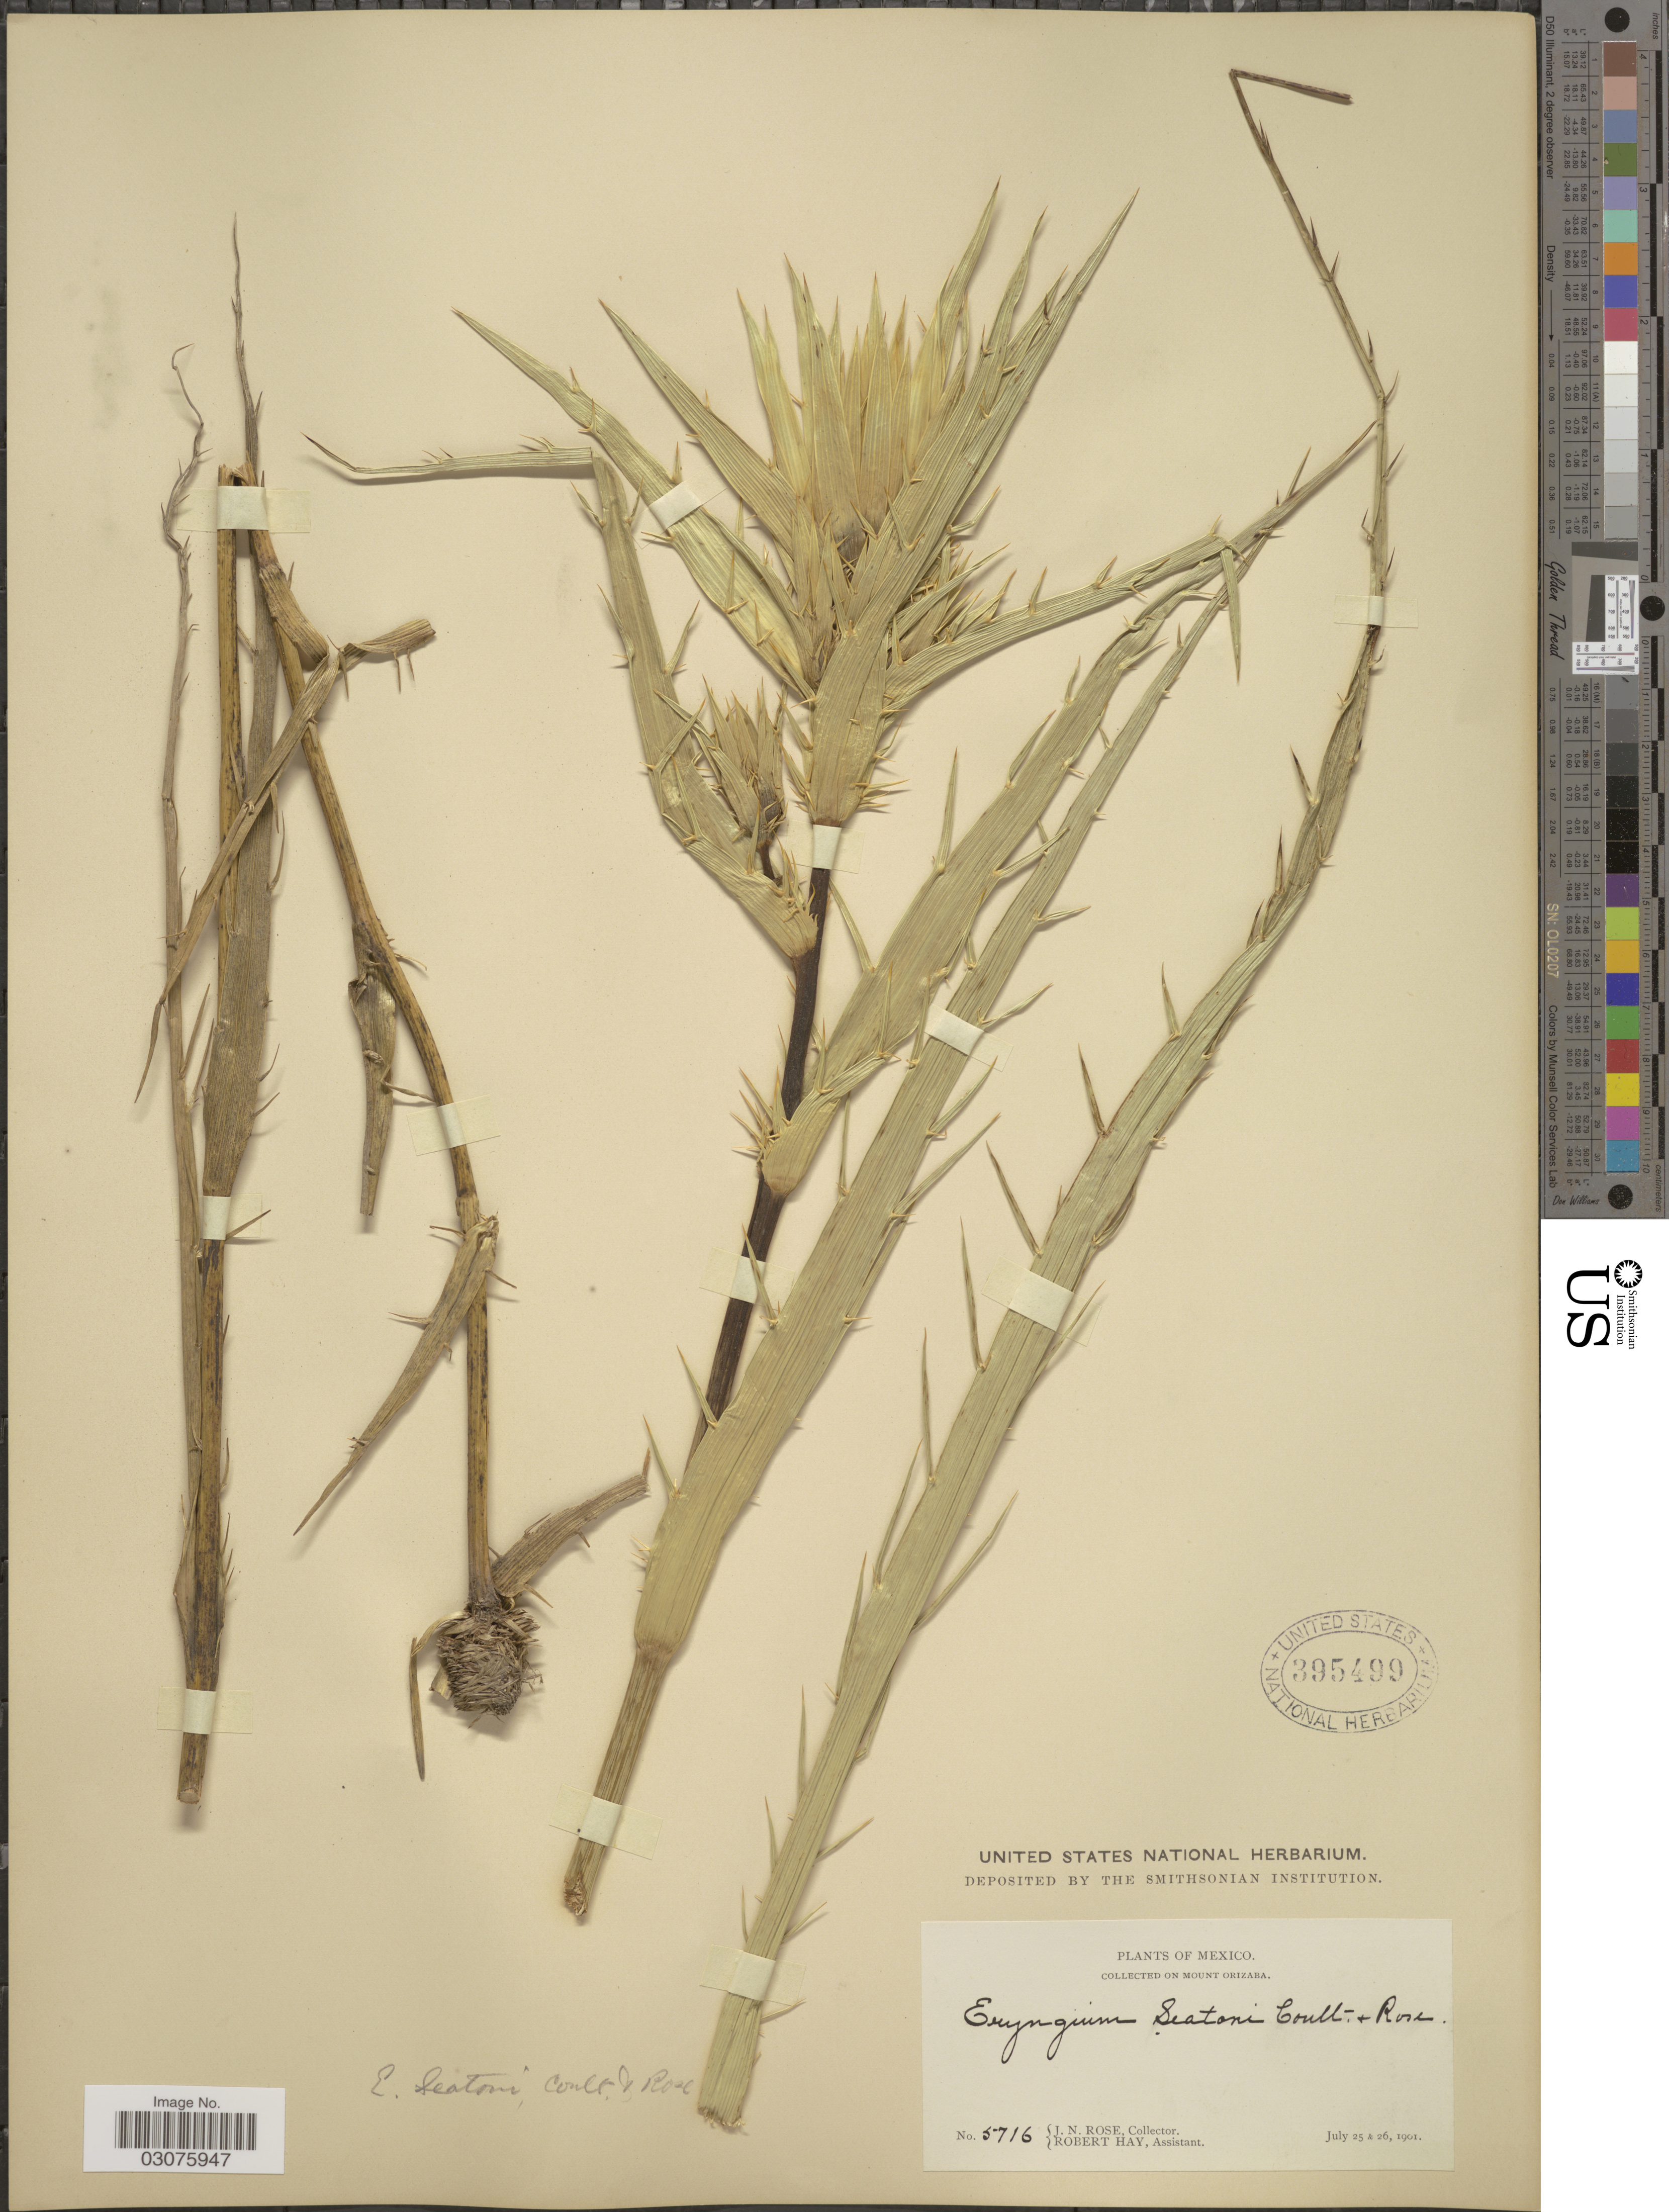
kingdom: Plantae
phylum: Tracheophyta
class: Magnoliopsida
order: Apiales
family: Apiaceae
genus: Eryngium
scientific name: Eryngium proteiflorum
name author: F. Delaroche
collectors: J. N. Rose & R. Hay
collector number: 5716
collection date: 1901-07-25/1901-07-26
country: Mexico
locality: Collected on Mount Orizaba.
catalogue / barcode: US 395499